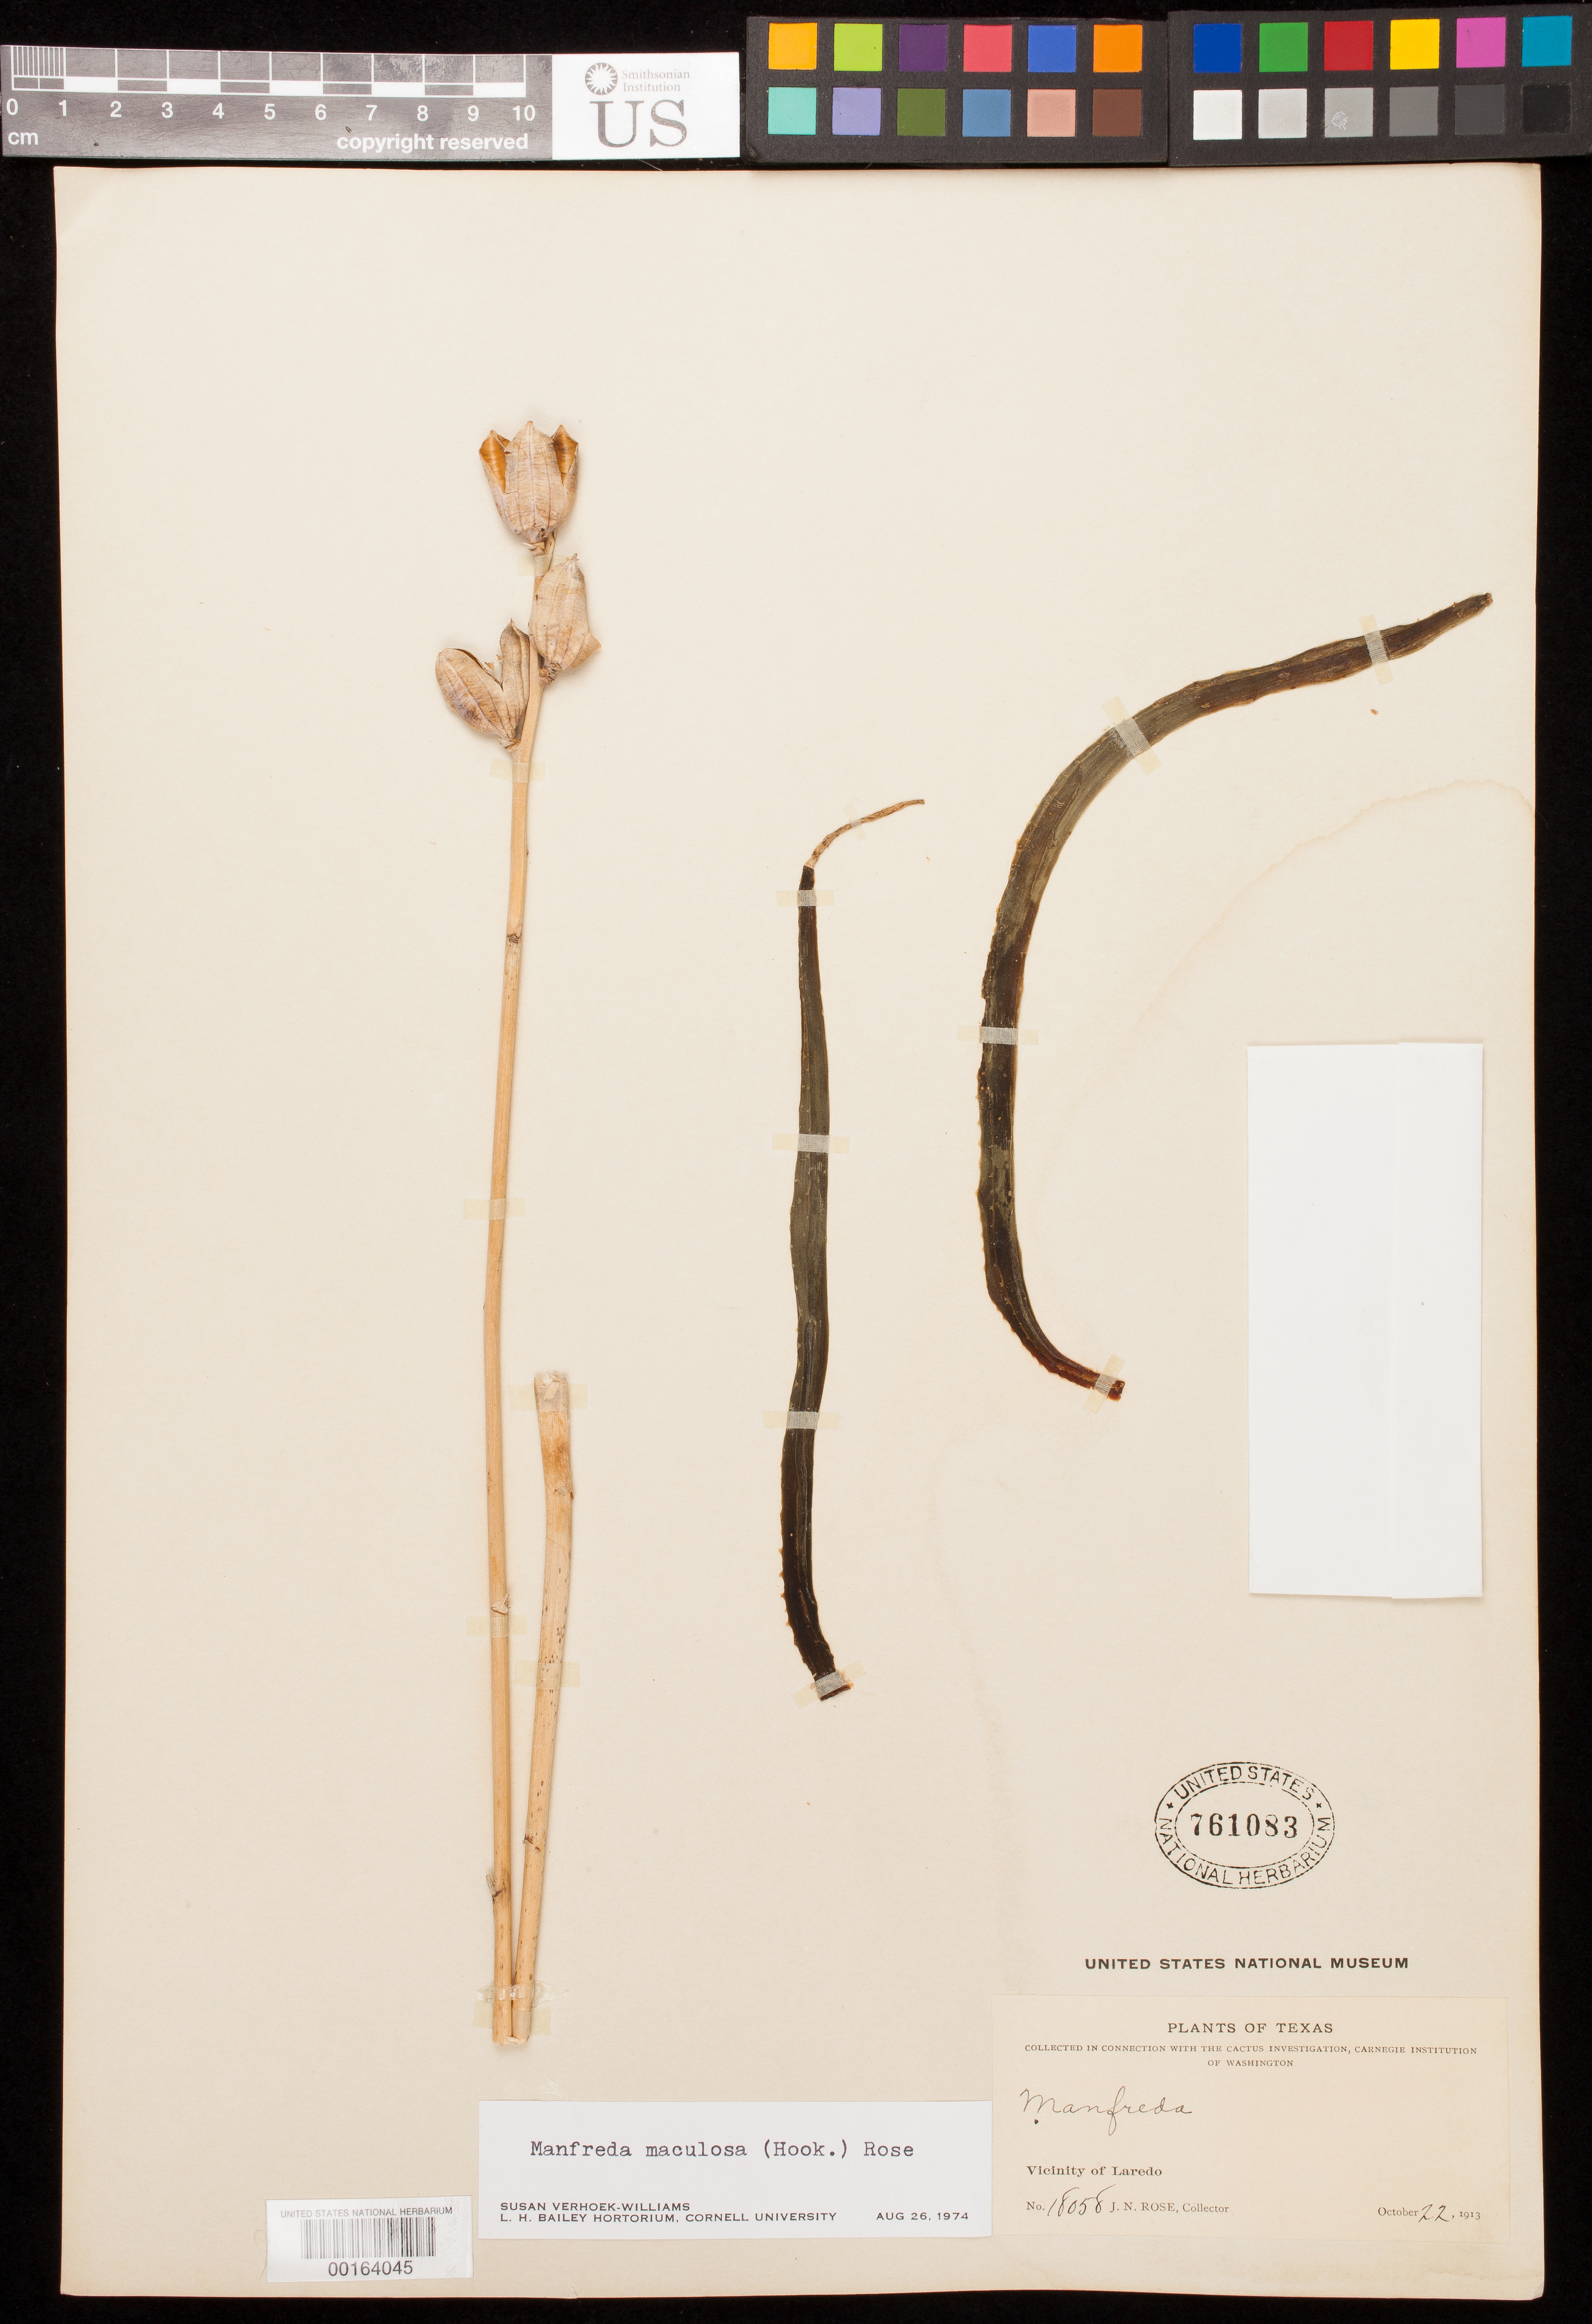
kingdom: Plantae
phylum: Tracheophyta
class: Liliopsida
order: Asparagales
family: Asparagaceae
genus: Manfreda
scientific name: Manfreda maculosa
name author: (Hook.) Rose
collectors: J. N. Rose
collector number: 18058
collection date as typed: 22 Oct 1913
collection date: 1913-10-22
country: United States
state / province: Texas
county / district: Webb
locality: Vicinity of laredo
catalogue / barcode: US 761083